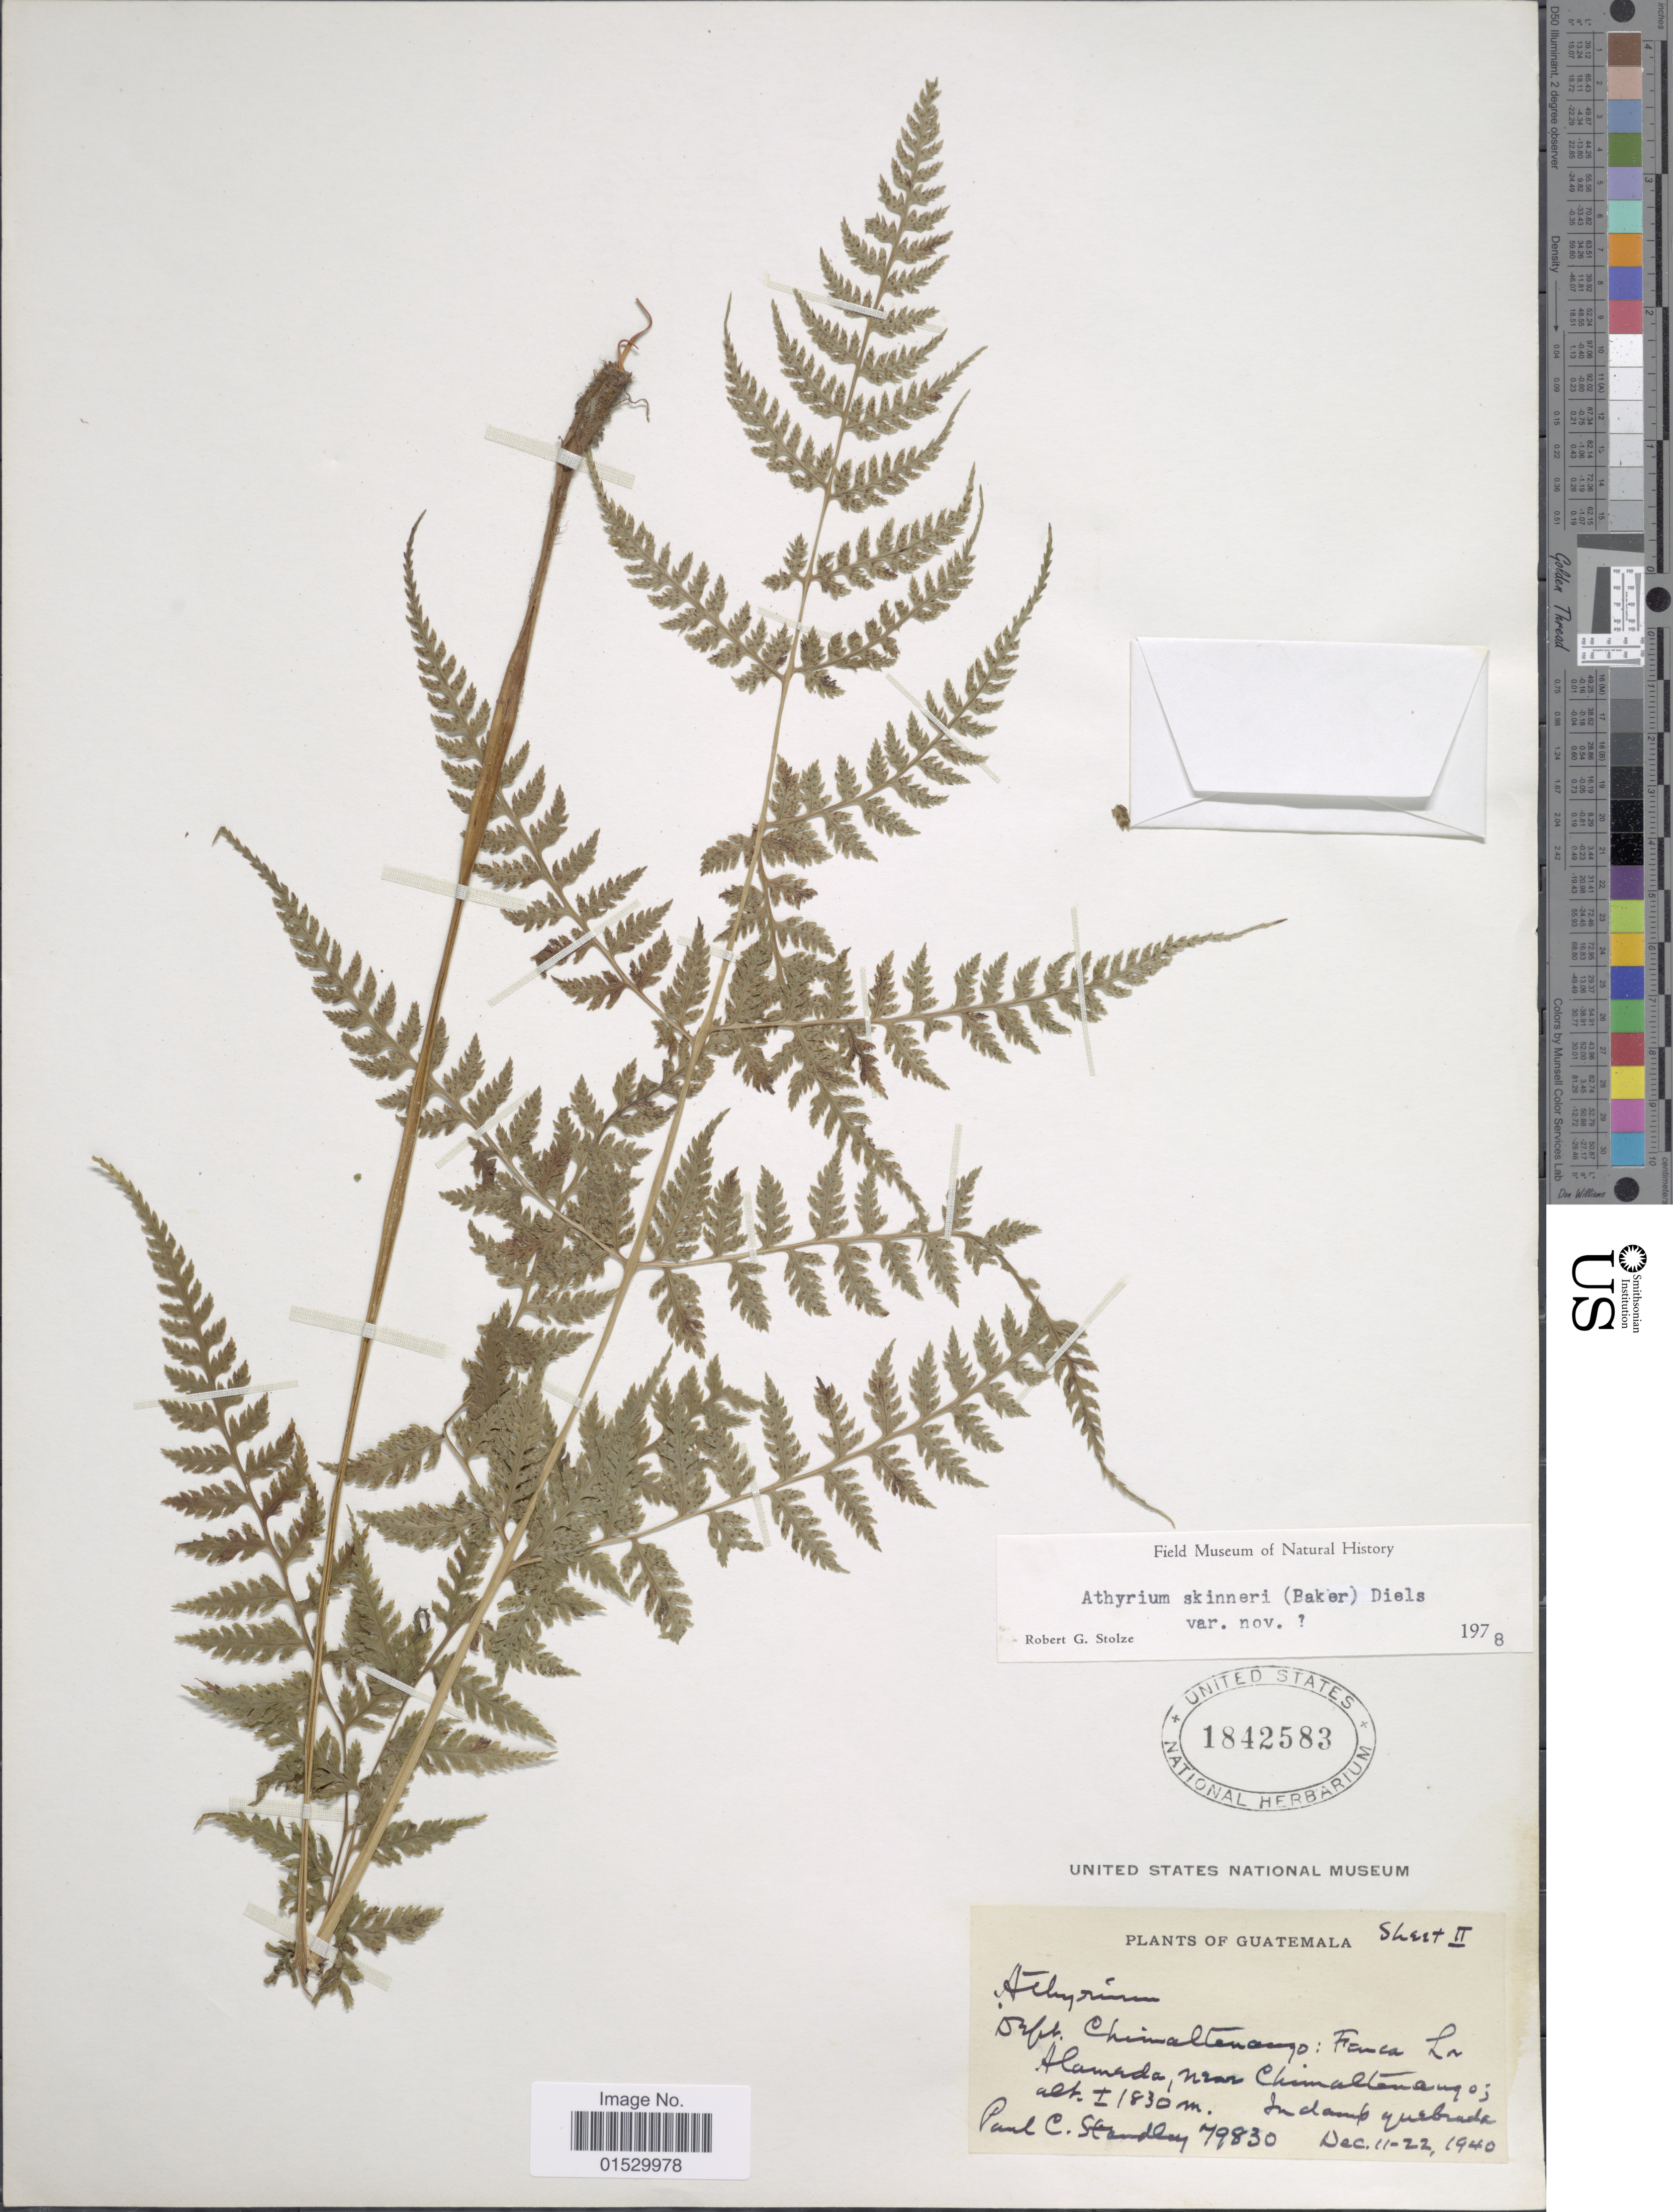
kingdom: Plantae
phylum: Tracheophyta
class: Polypodiopsida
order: Polypodiales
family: Athyriaceae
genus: Athyrium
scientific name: Athyrium skinneri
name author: (Baker) Diels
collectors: P. C. Standley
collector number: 79830*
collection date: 1940-12-11/1940-12-22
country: Guatemala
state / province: Chimaltenango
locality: Franca La Alamada, near Chimaltenango, in damp quebrada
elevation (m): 1830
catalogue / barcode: US 1842583